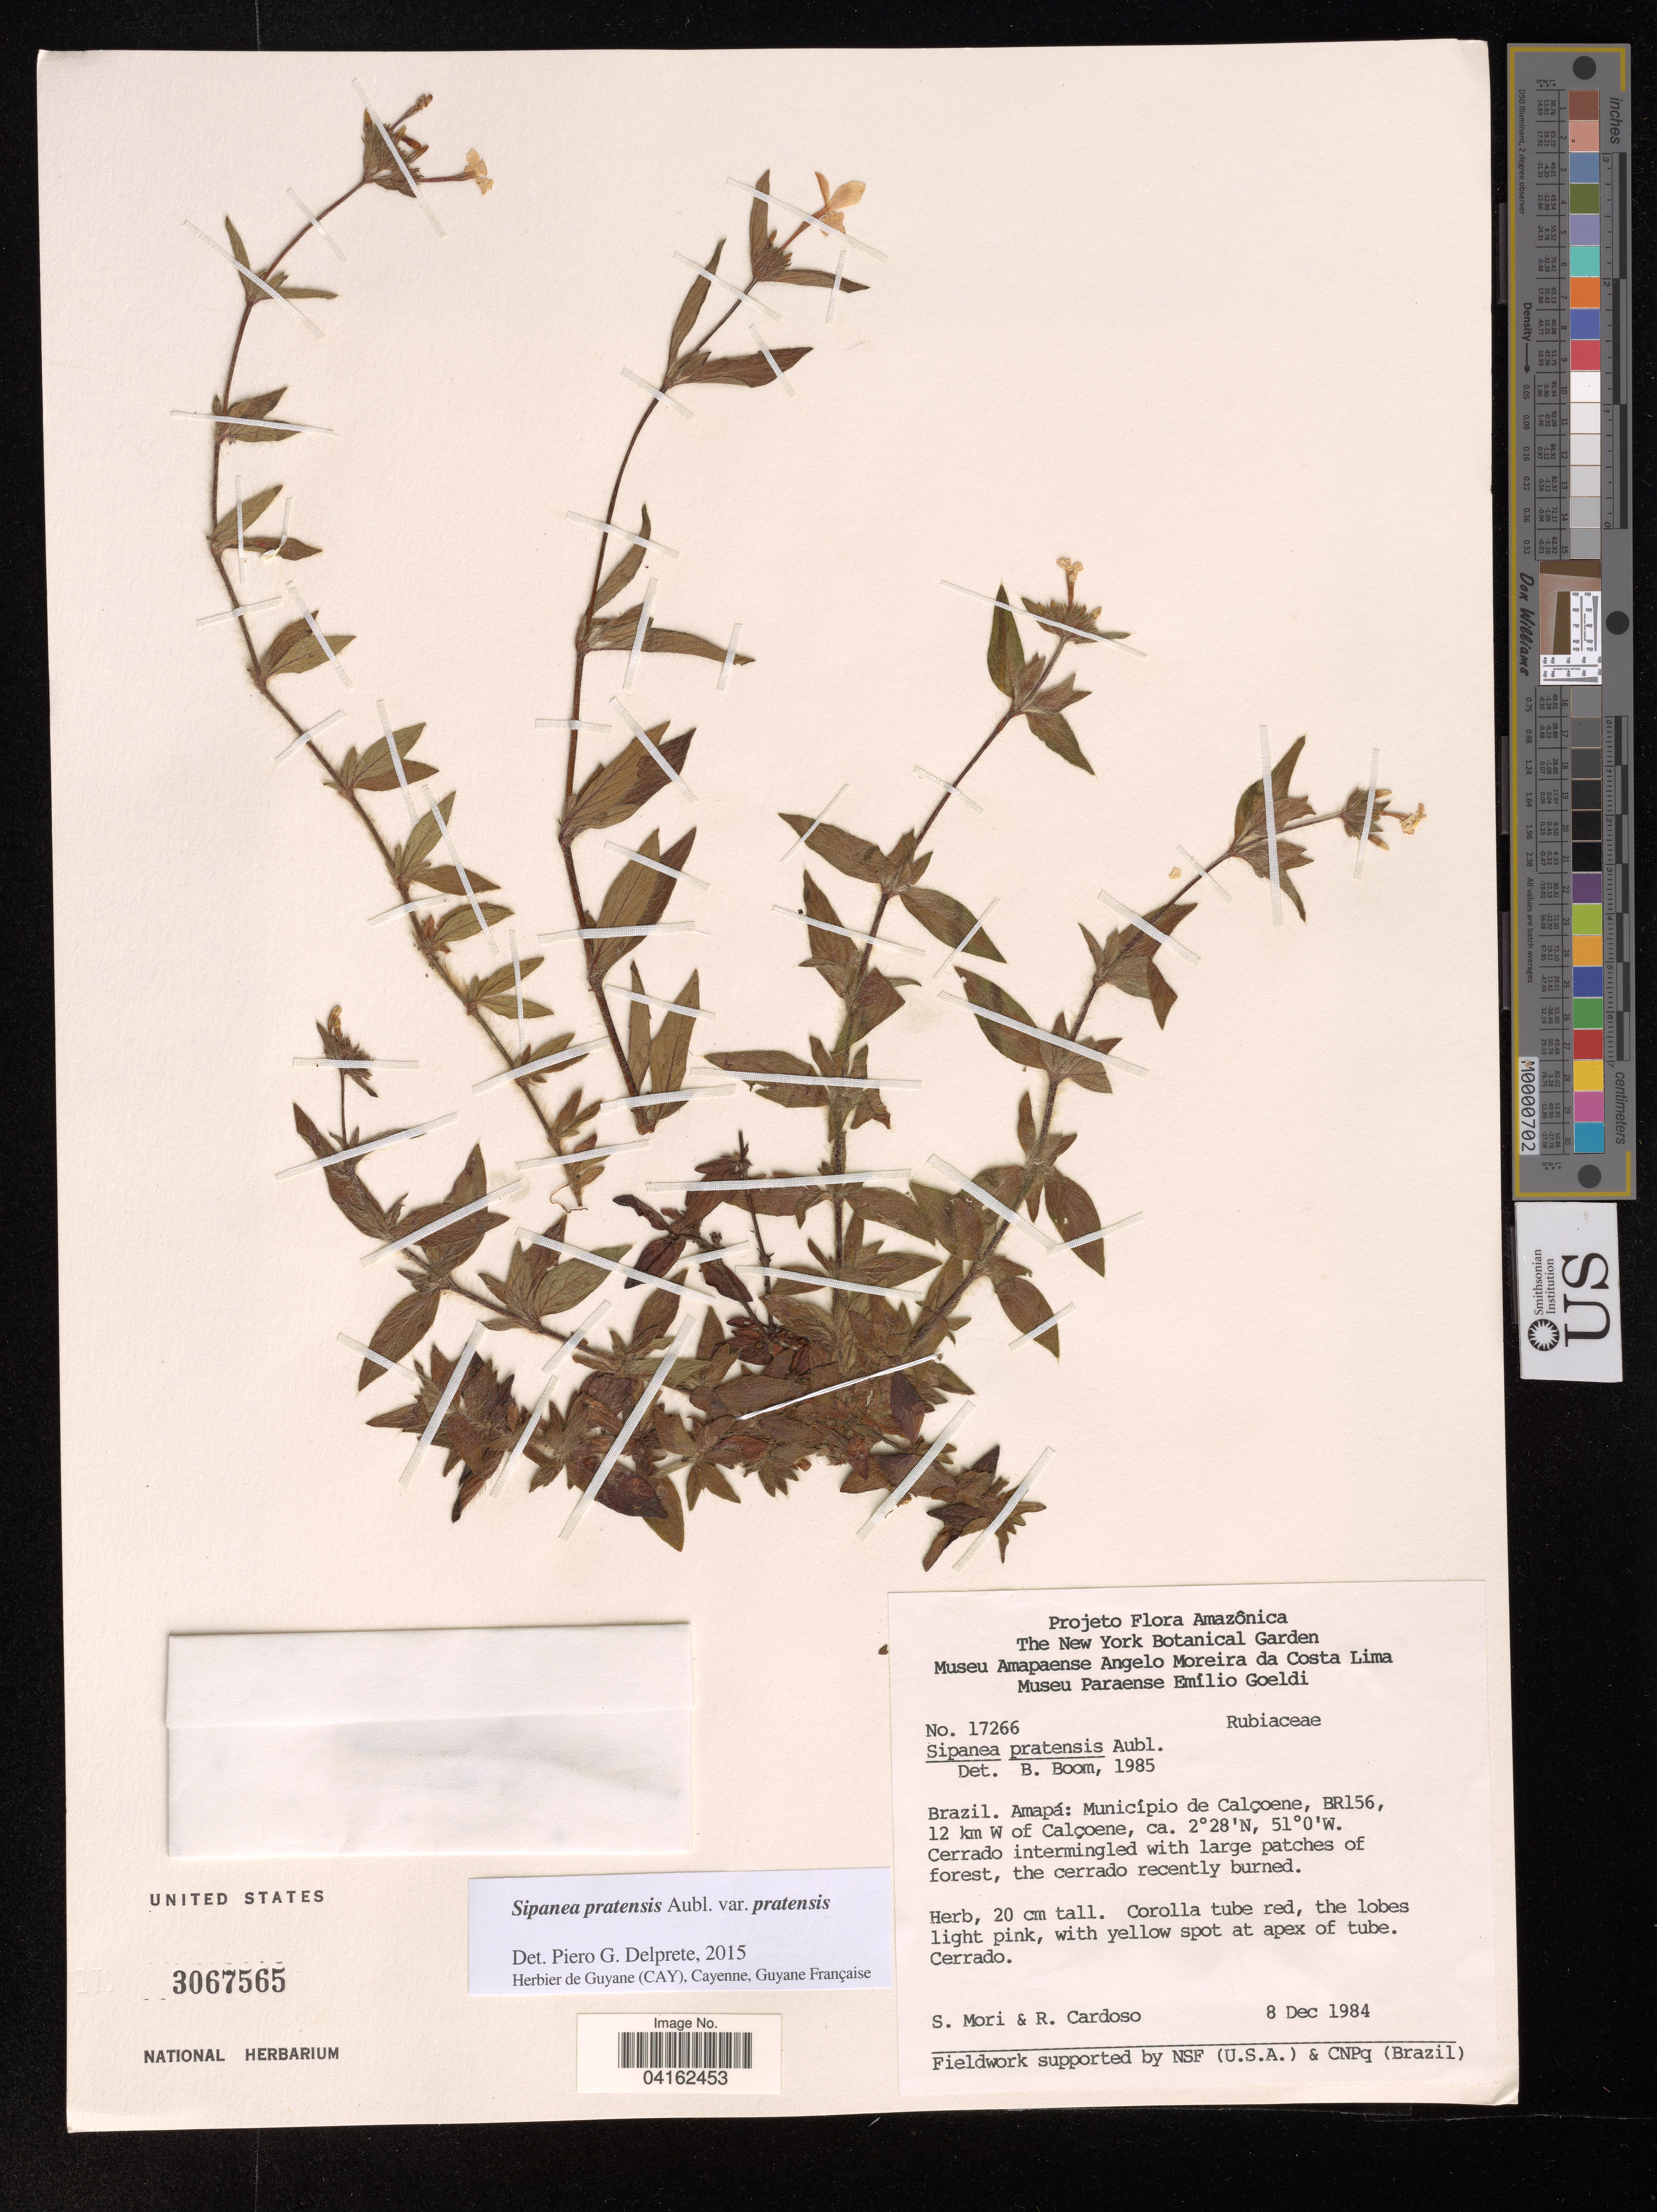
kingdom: Plantae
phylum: Tracheophyta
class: Magnoliopsida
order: Gentianales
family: Rubiaceae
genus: Sipanea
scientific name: Sipanea pratensis var. pratensis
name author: Aubl.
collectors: S. Mori & R. Cardoso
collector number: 17266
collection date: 1984-12-08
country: Brazil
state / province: Amapá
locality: Município de Calçoene, BR156, 12 km W of Calçoene.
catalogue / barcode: US 3067565